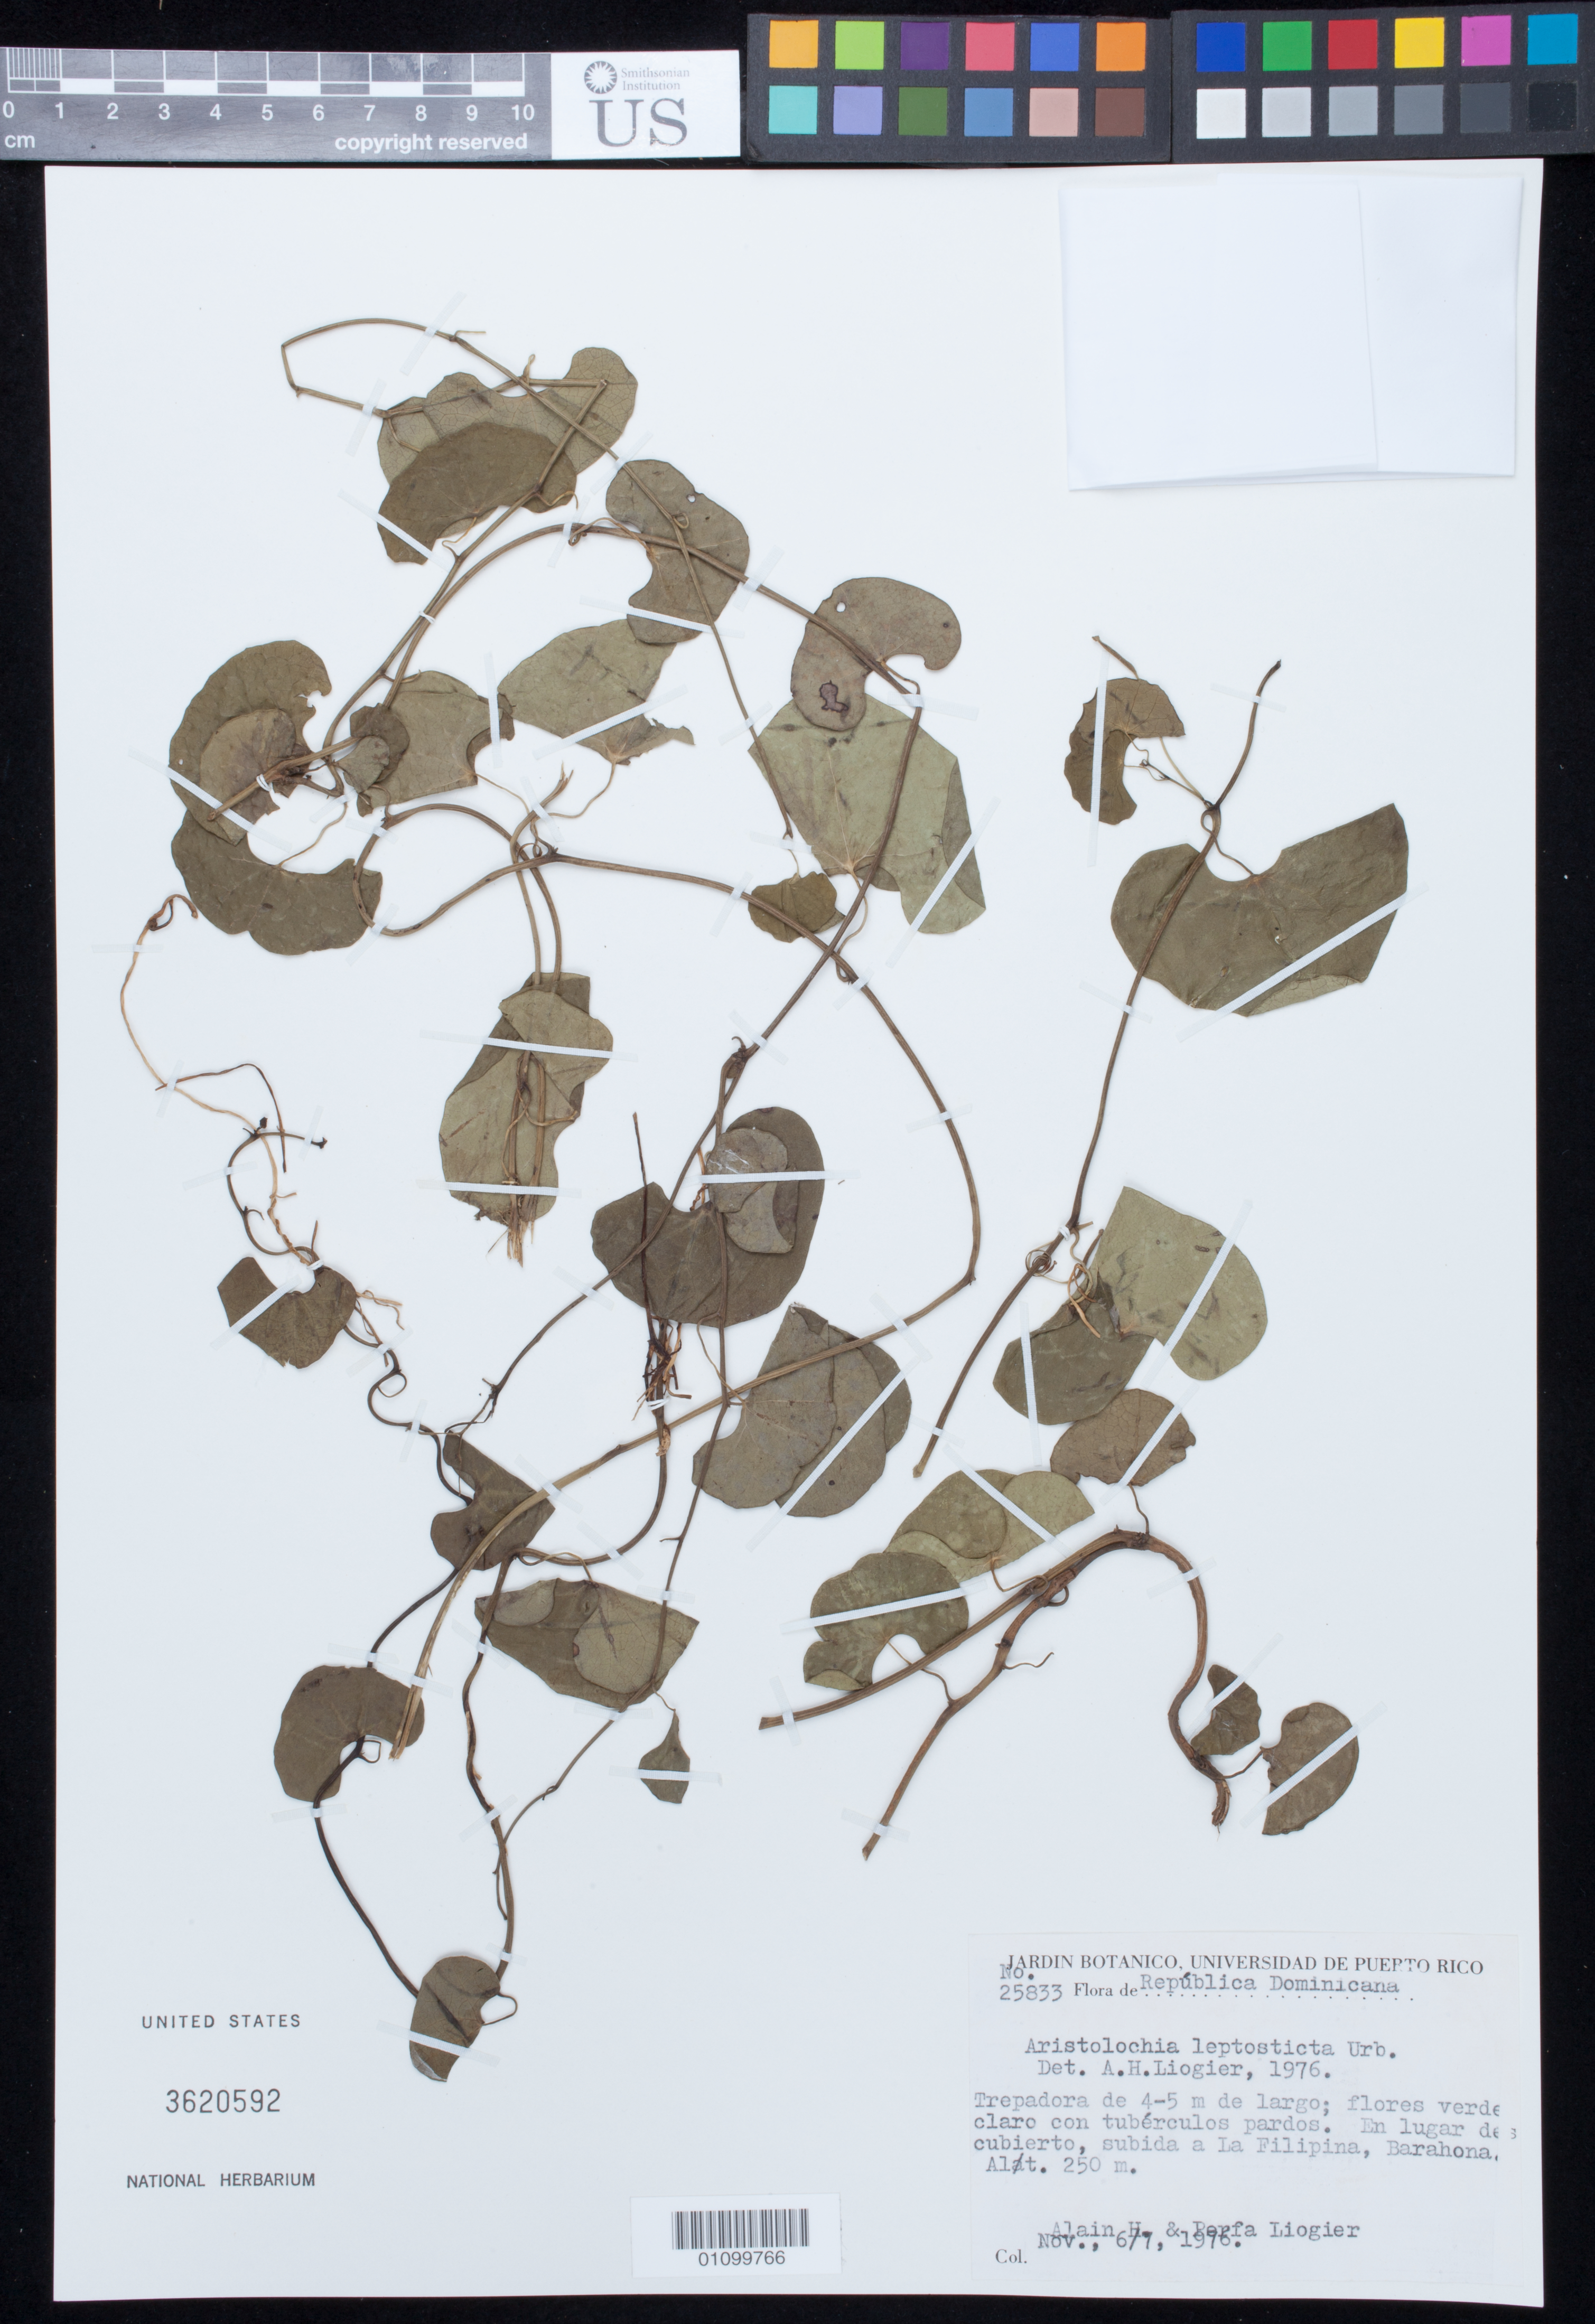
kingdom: Plantae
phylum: Tracheophyta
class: Magnoliopsida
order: Piperales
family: Aristolochiaceae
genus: Aristolochia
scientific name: Aristolochia leptosticta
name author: Urb.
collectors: A. H. Liogier & M. P. Liogier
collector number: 25833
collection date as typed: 06 Nov 1976 to 07 Nov 1976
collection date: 1976-11-06/1976-11-07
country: Dominican Republic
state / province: Barahona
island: Hispaniola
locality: En lugar descubiert, subida a La Fillipina, Barahona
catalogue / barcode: US 3620592